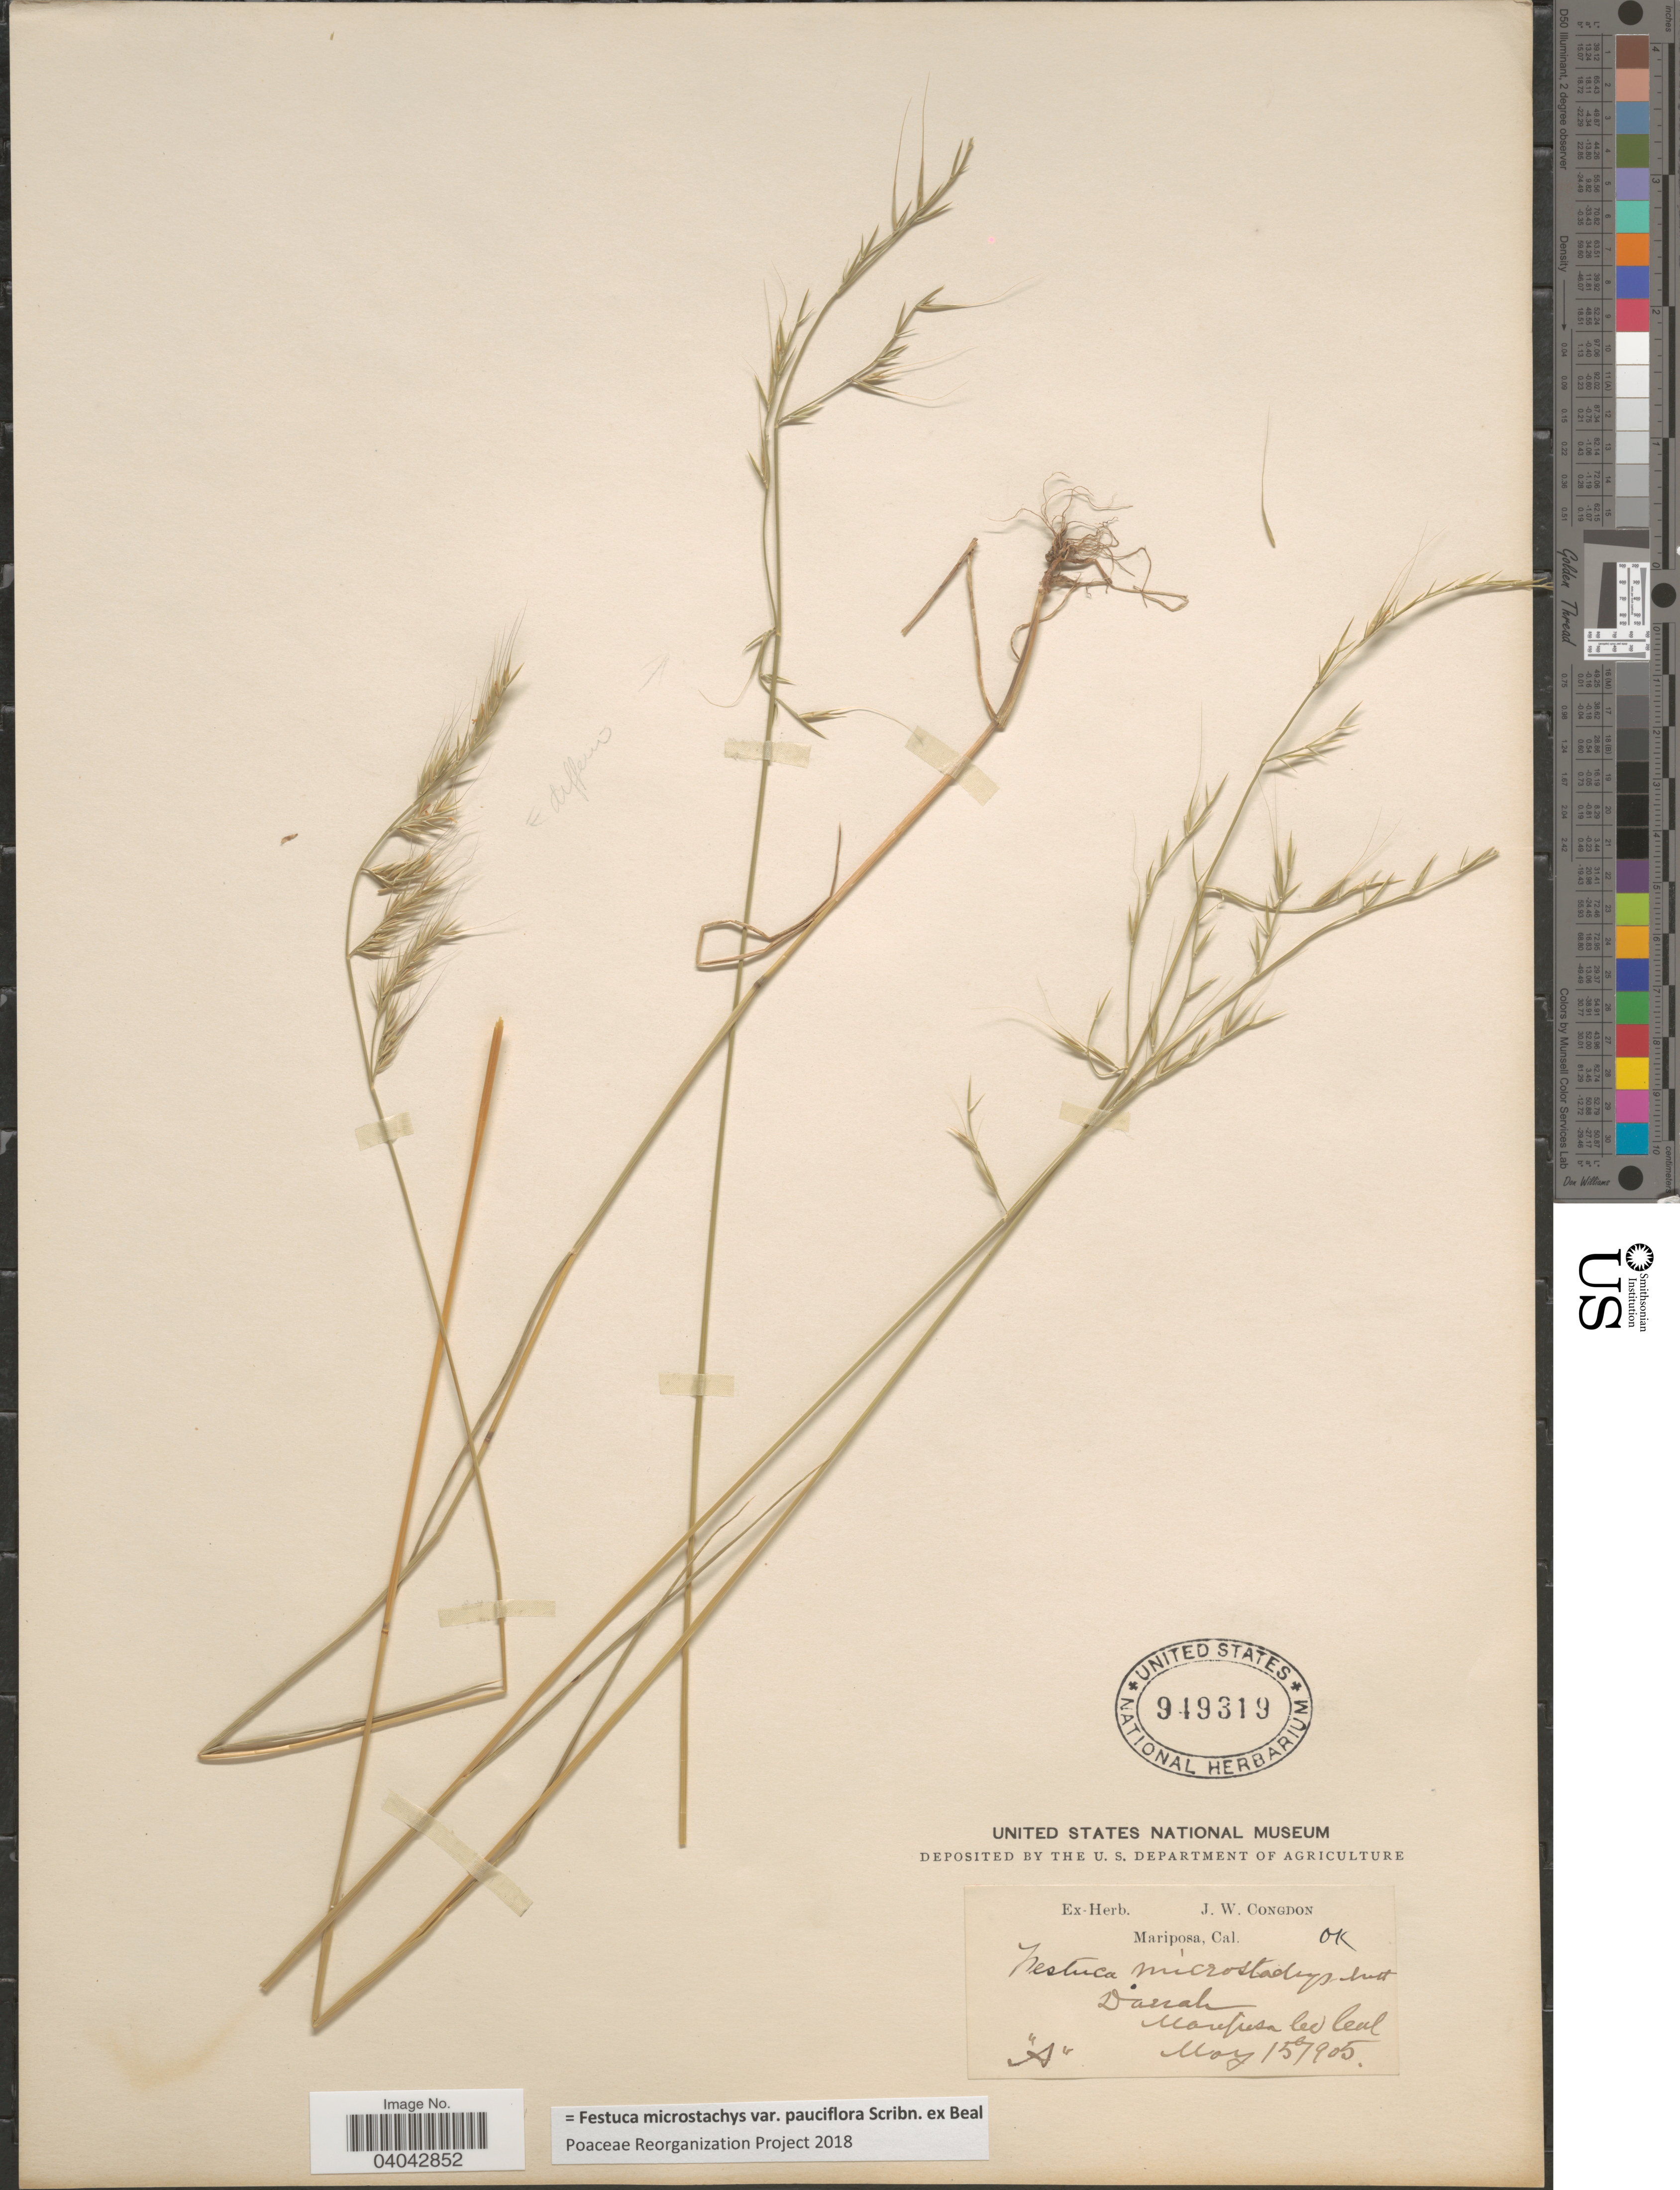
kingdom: Plantae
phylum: Tracheophyta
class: Liliopsida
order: Poales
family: Poaceae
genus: Festuca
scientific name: Festuca microstachys var. pauciflora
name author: Scribn. ex W.J. Beal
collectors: ex herb. J. W. Congdon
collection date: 1905-05-15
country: United States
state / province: California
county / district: Mariposa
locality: Danah. Mariposa Co.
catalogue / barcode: US 949319